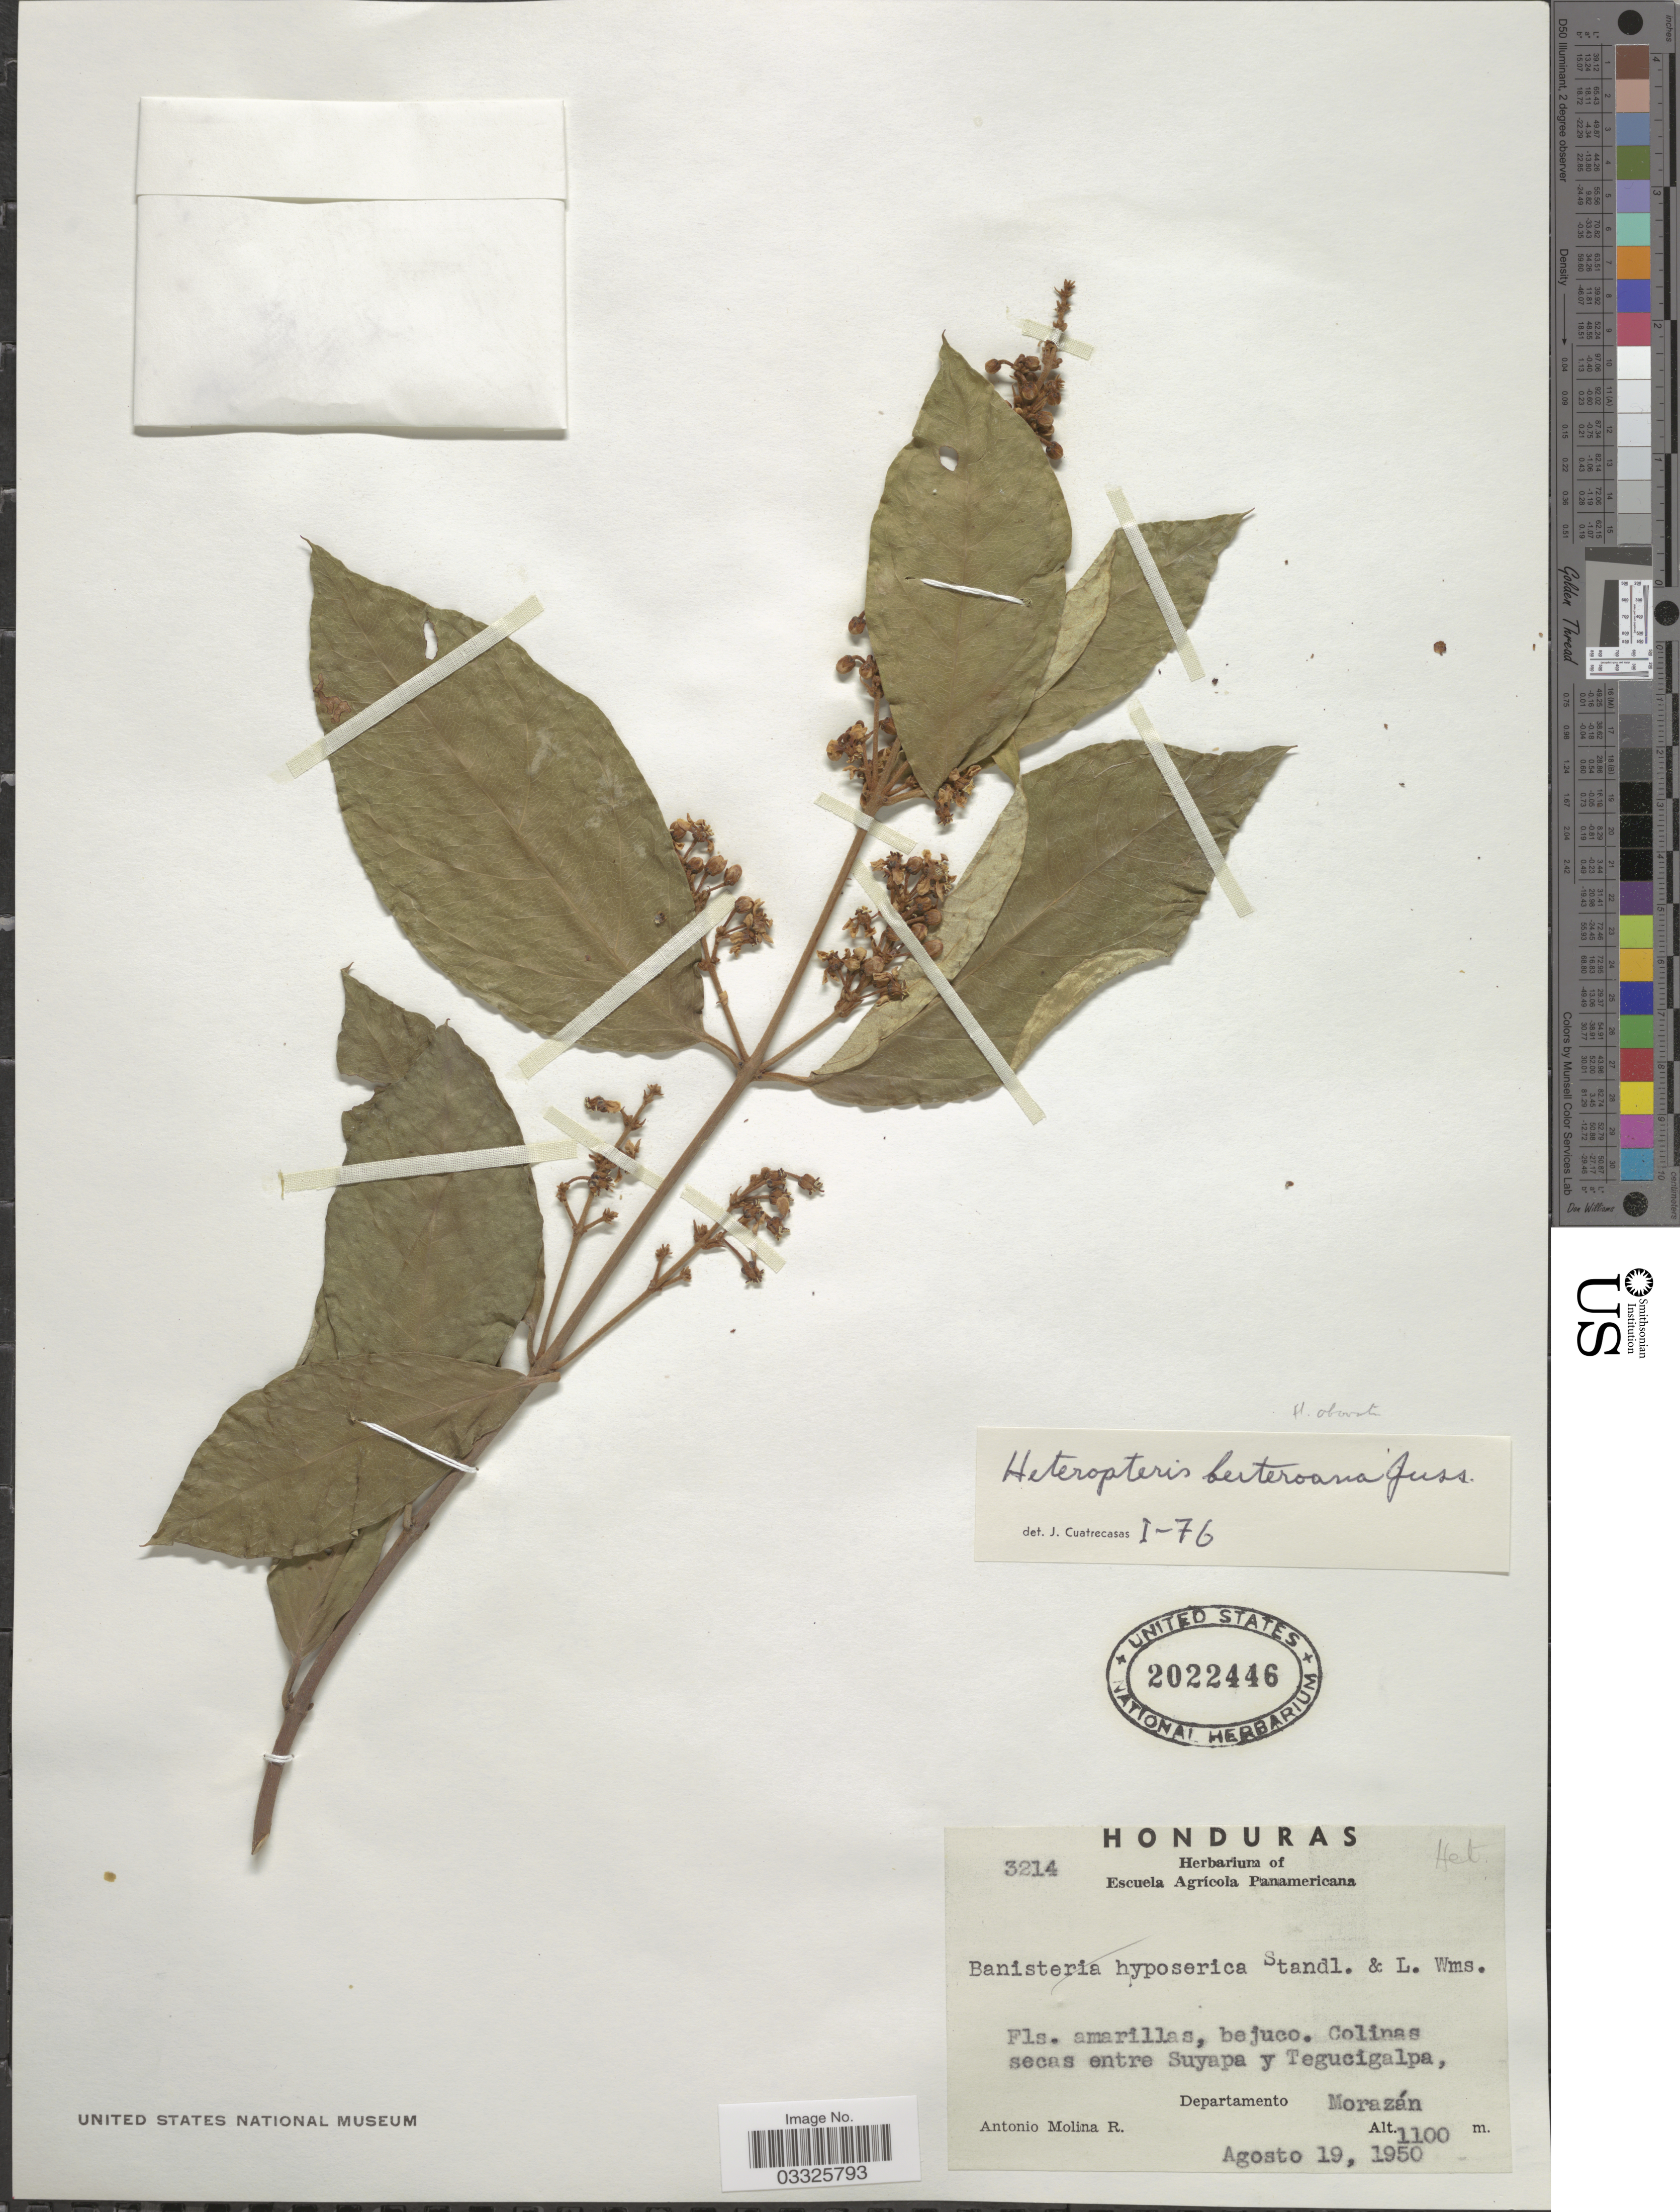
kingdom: Plantae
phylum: Tracheophyta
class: Magnoliopsida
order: Malpighiales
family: Malpighiaceae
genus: Heteropterys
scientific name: Heteropterys obovata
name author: (Small) Cuatrec. & Croat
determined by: Strong, Mark T., (BOT), Smithsonian Institution - National Museum of Natural History (UNITED STATES)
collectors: A. Molina R.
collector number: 3214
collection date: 1950-08-19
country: Honduras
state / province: Fco. Morazán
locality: Colinas secas entre Suyapa y Tegucigalpa, Departamento Morazán.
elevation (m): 1100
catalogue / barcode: US 2022446